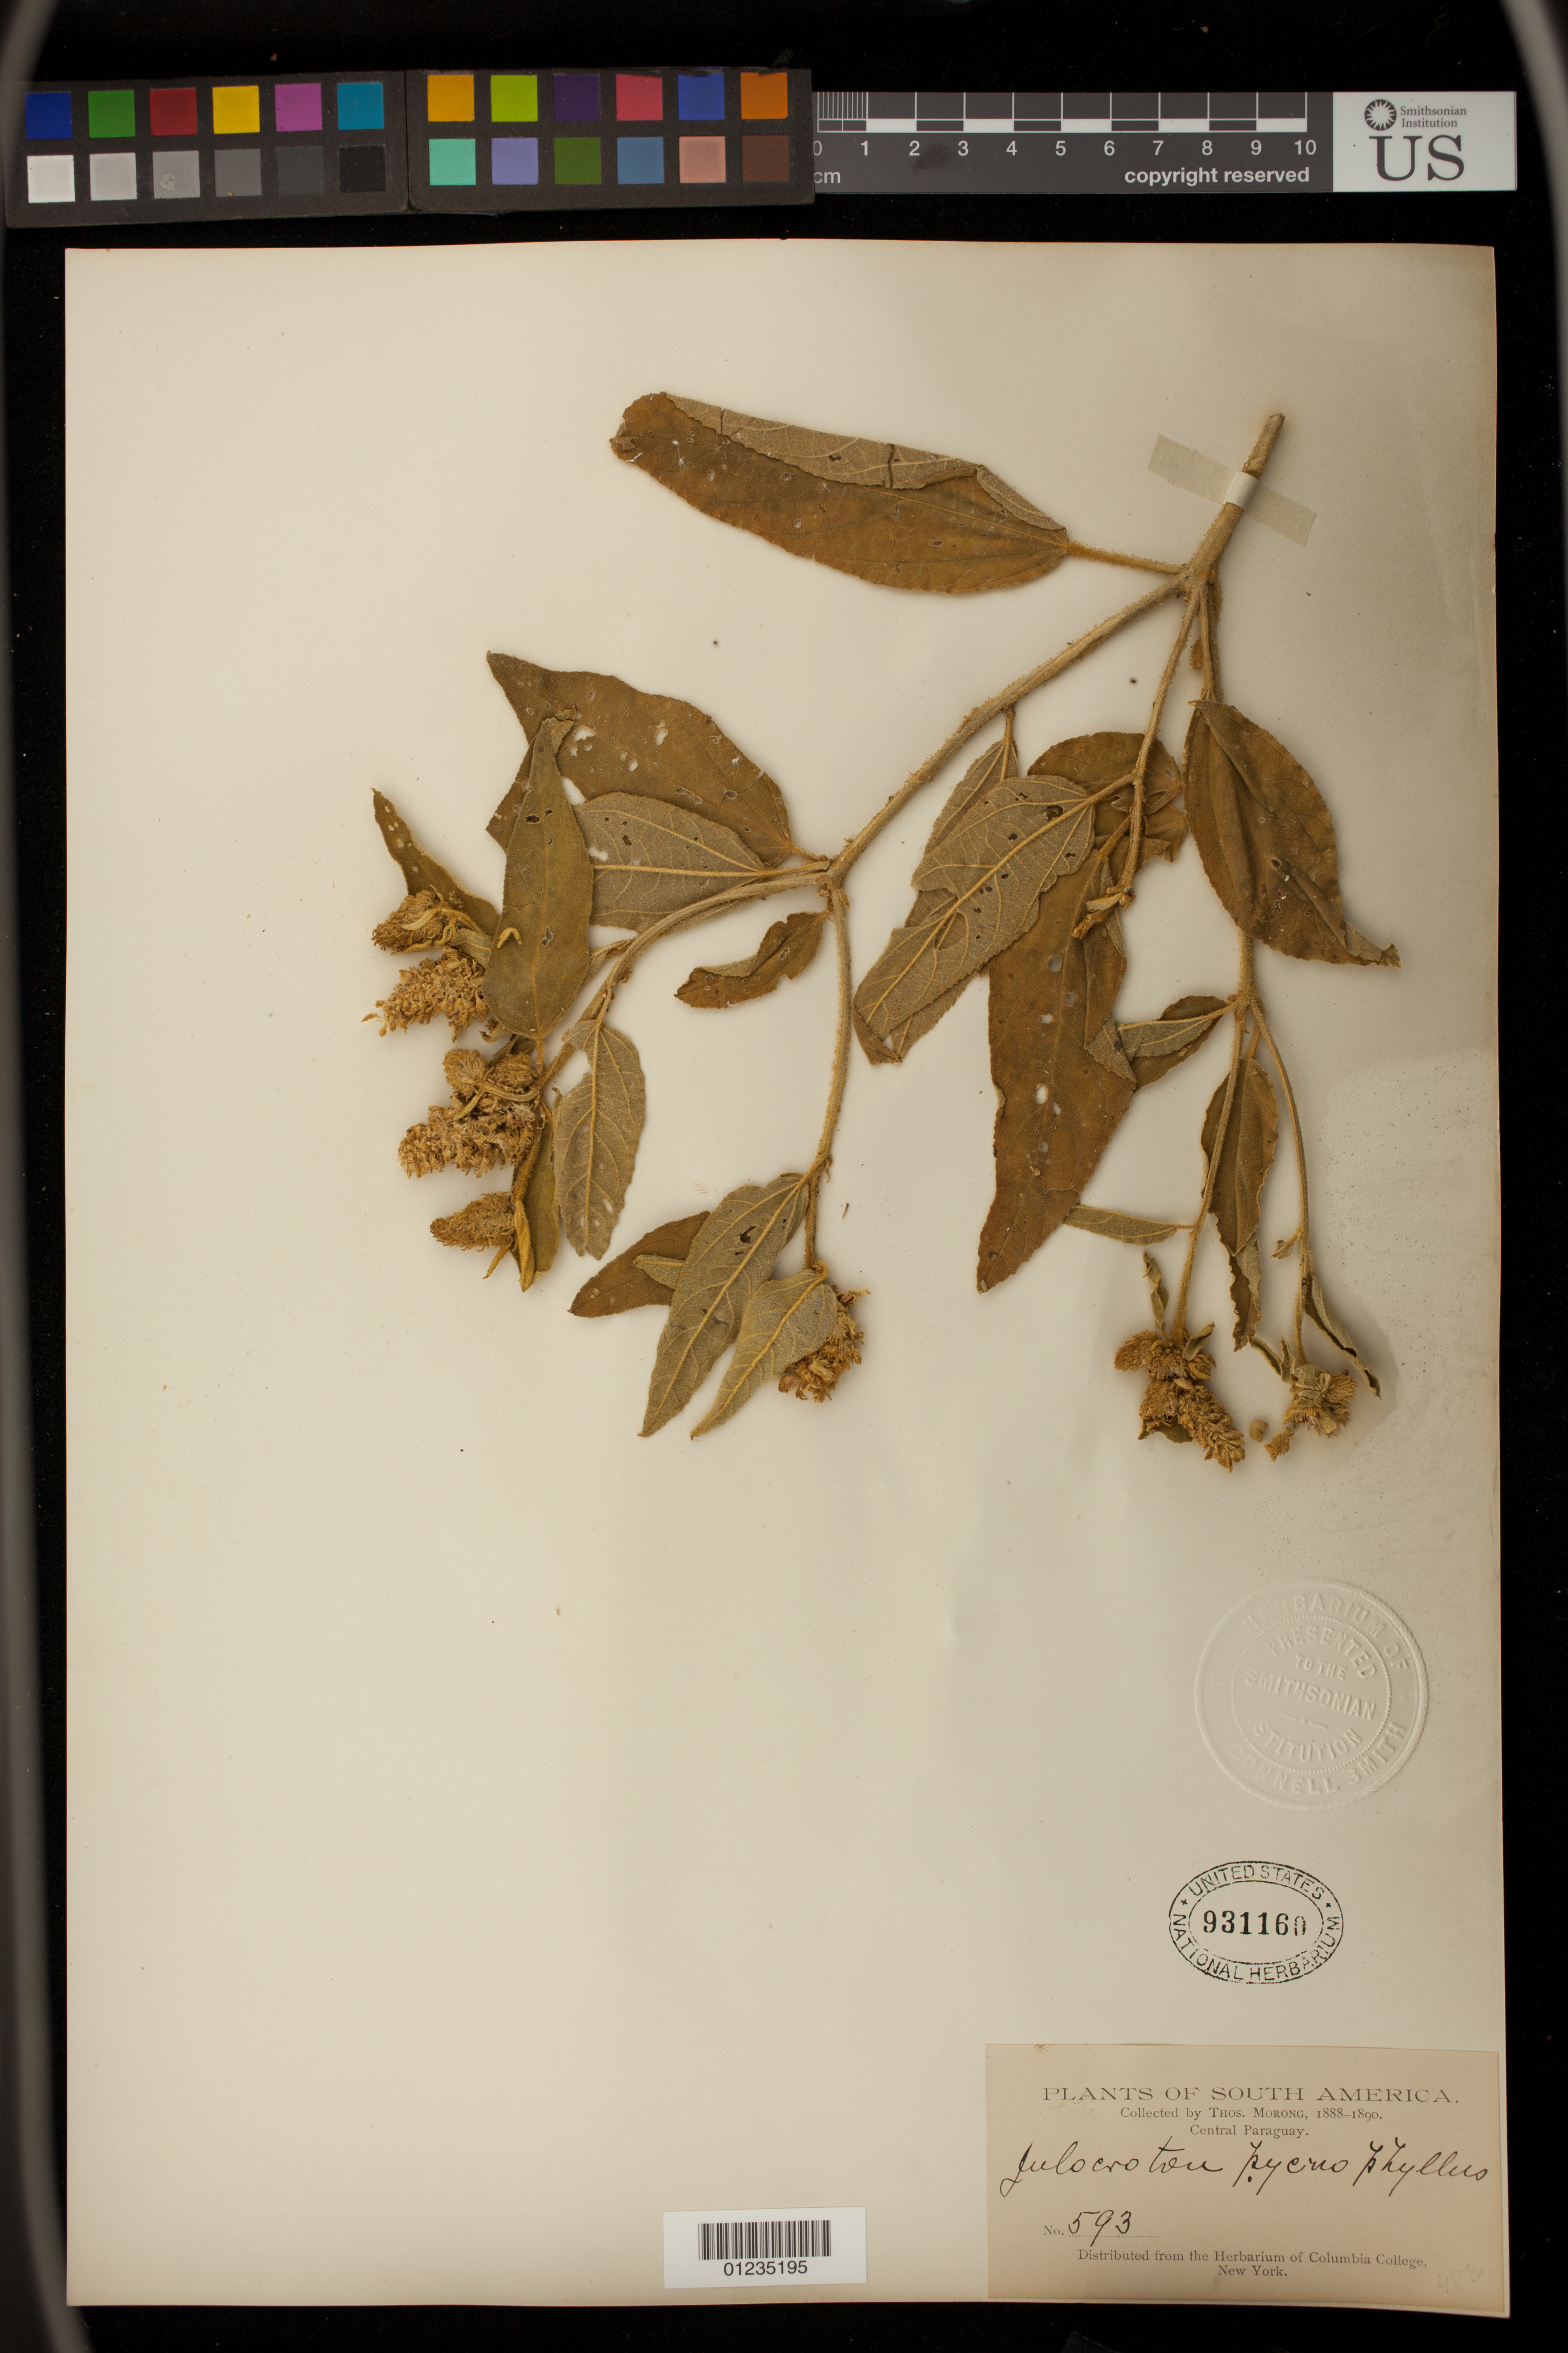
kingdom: Plantae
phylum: Tracheophyta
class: Magnoliopsida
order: Malpighiales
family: Euphorbiaceae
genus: Julocroton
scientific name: Julocroton pycnophyllus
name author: Schltdl. ex Müll. Arg.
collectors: T. Morong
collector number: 593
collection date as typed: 1888 to -- --- 1890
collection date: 1888/1890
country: Paraguay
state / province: Central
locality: Asunción.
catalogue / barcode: US 931160